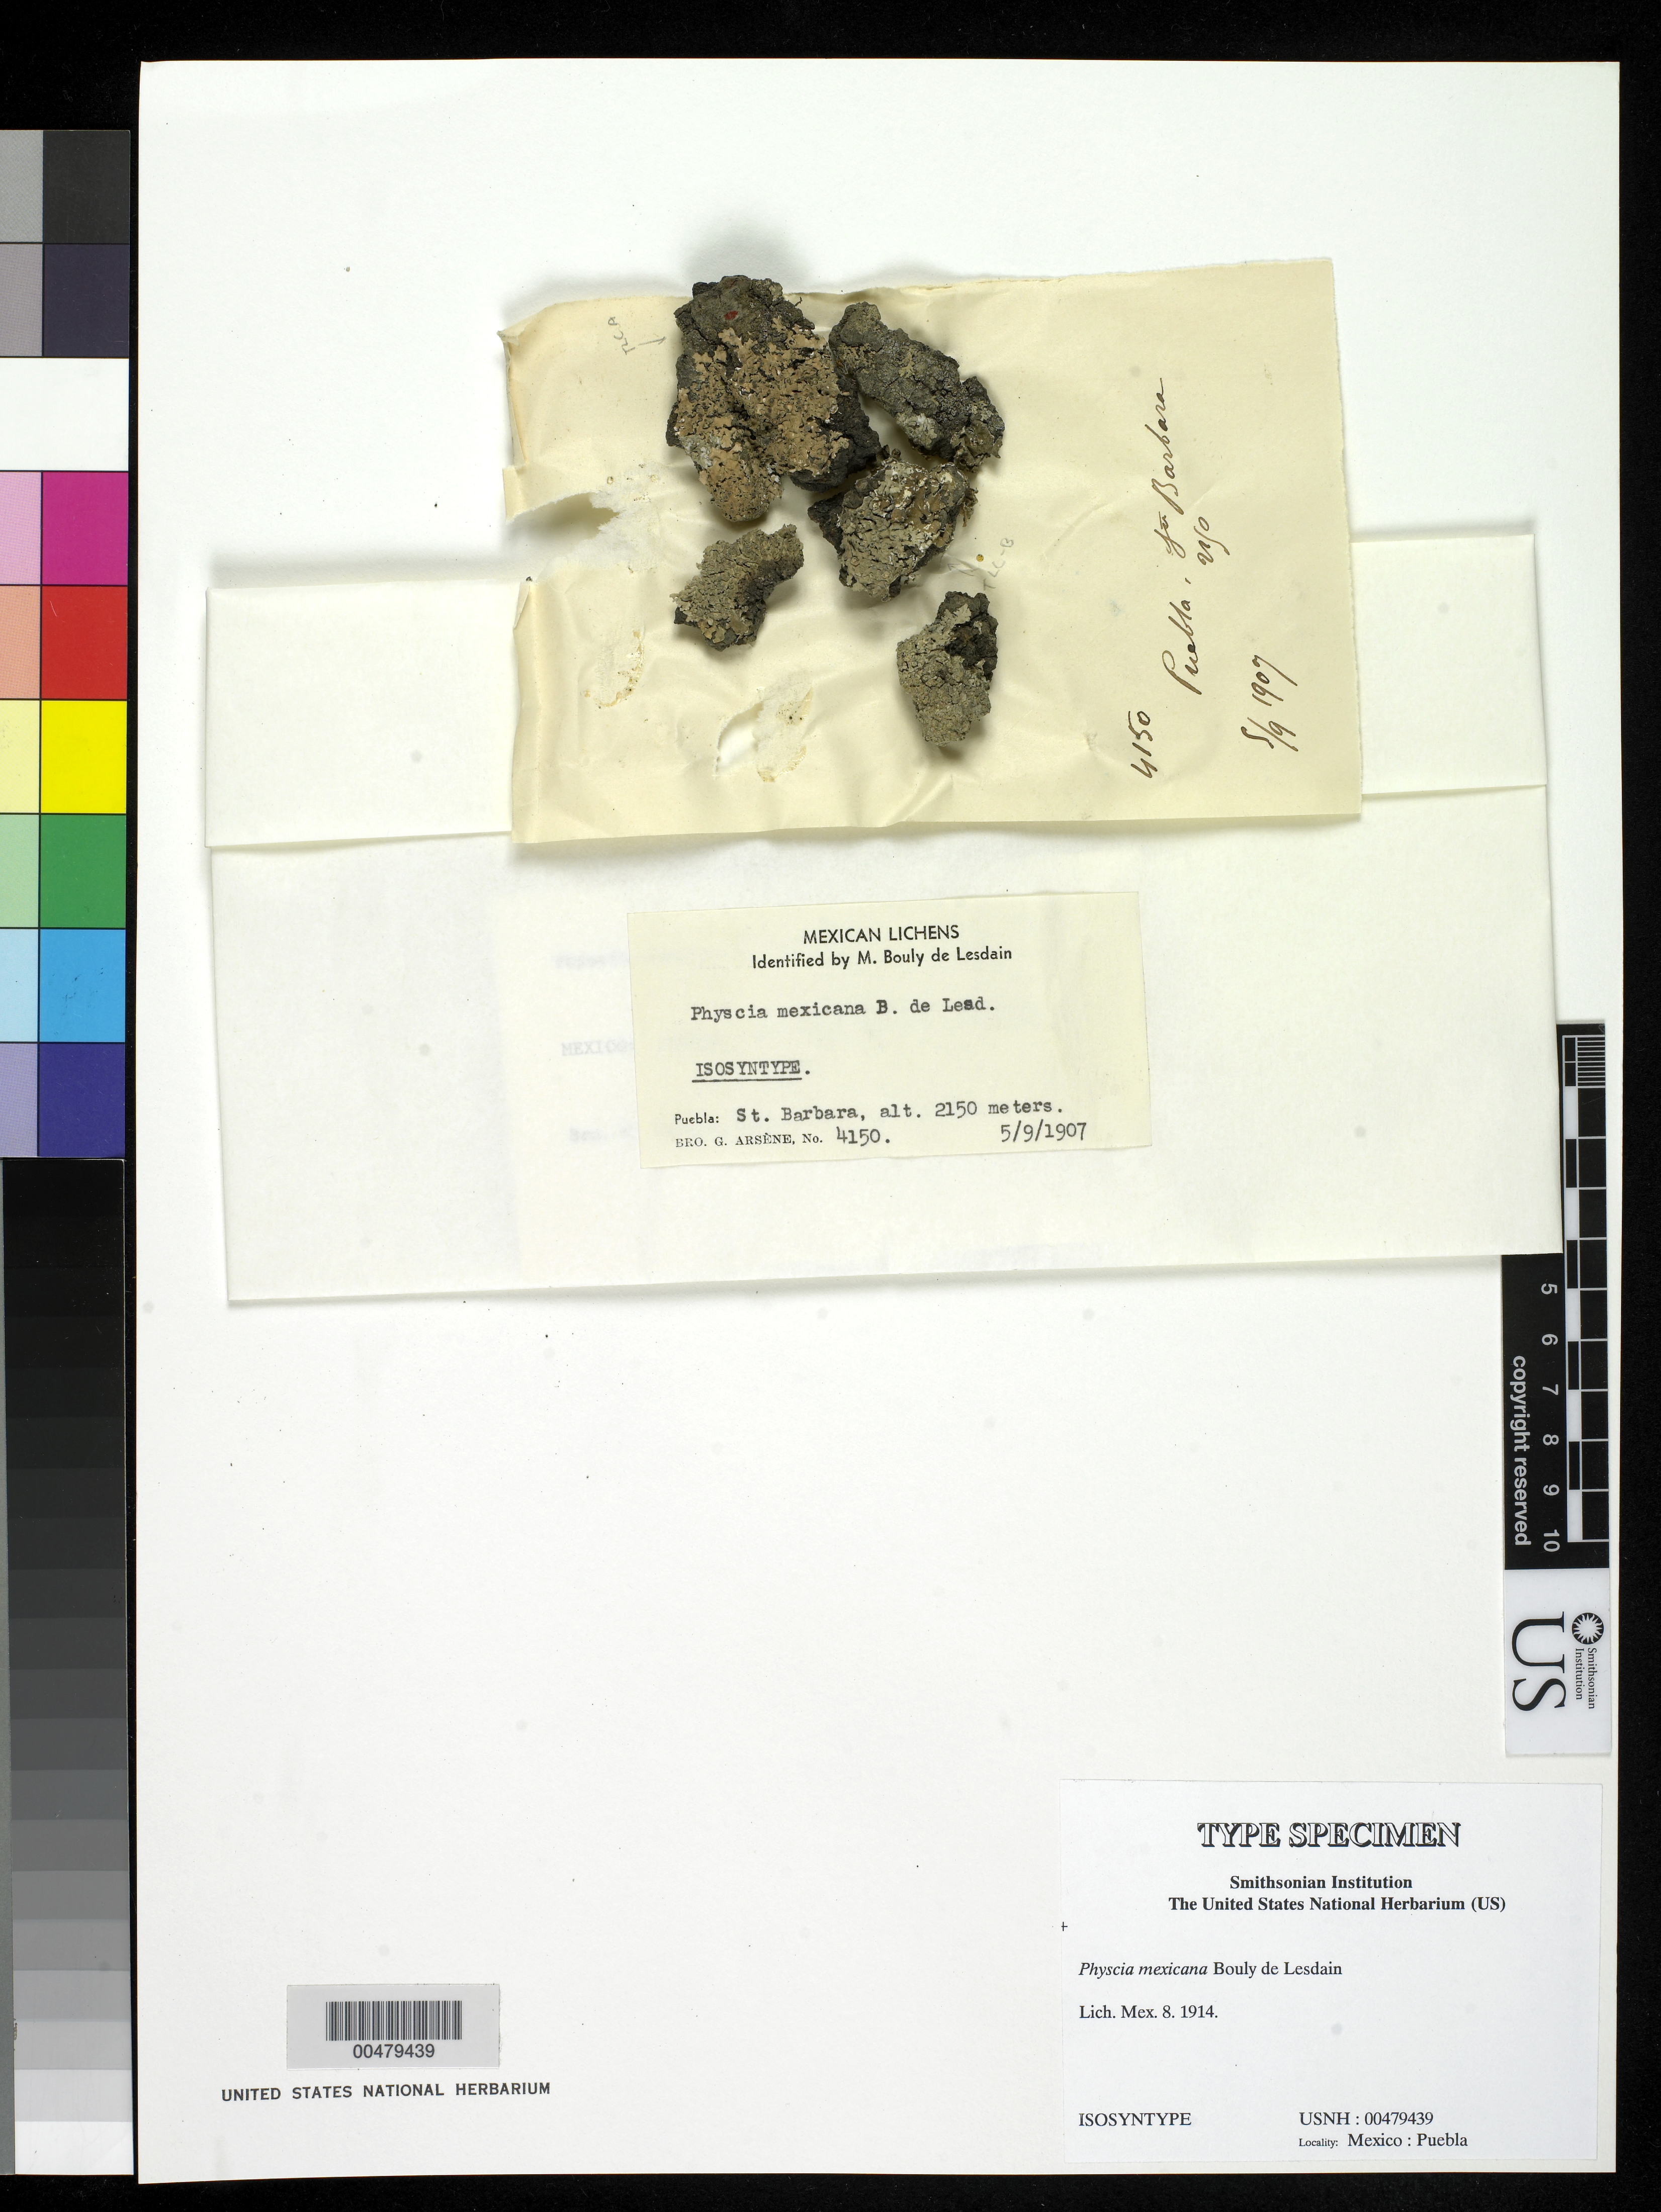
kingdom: Fungi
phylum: Ascomycota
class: Lecanoromycetes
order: Caliciales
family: Physciaceae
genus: Physcia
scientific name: Physcia mexicana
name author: B. de Lesd.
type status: Isosyntype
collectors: Bro. G. Arsène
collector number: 4150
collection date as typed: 05 Sep 1907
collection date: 1907-09-05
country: Mexico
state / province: Puebla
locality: Santa Barbara.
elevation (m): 2150